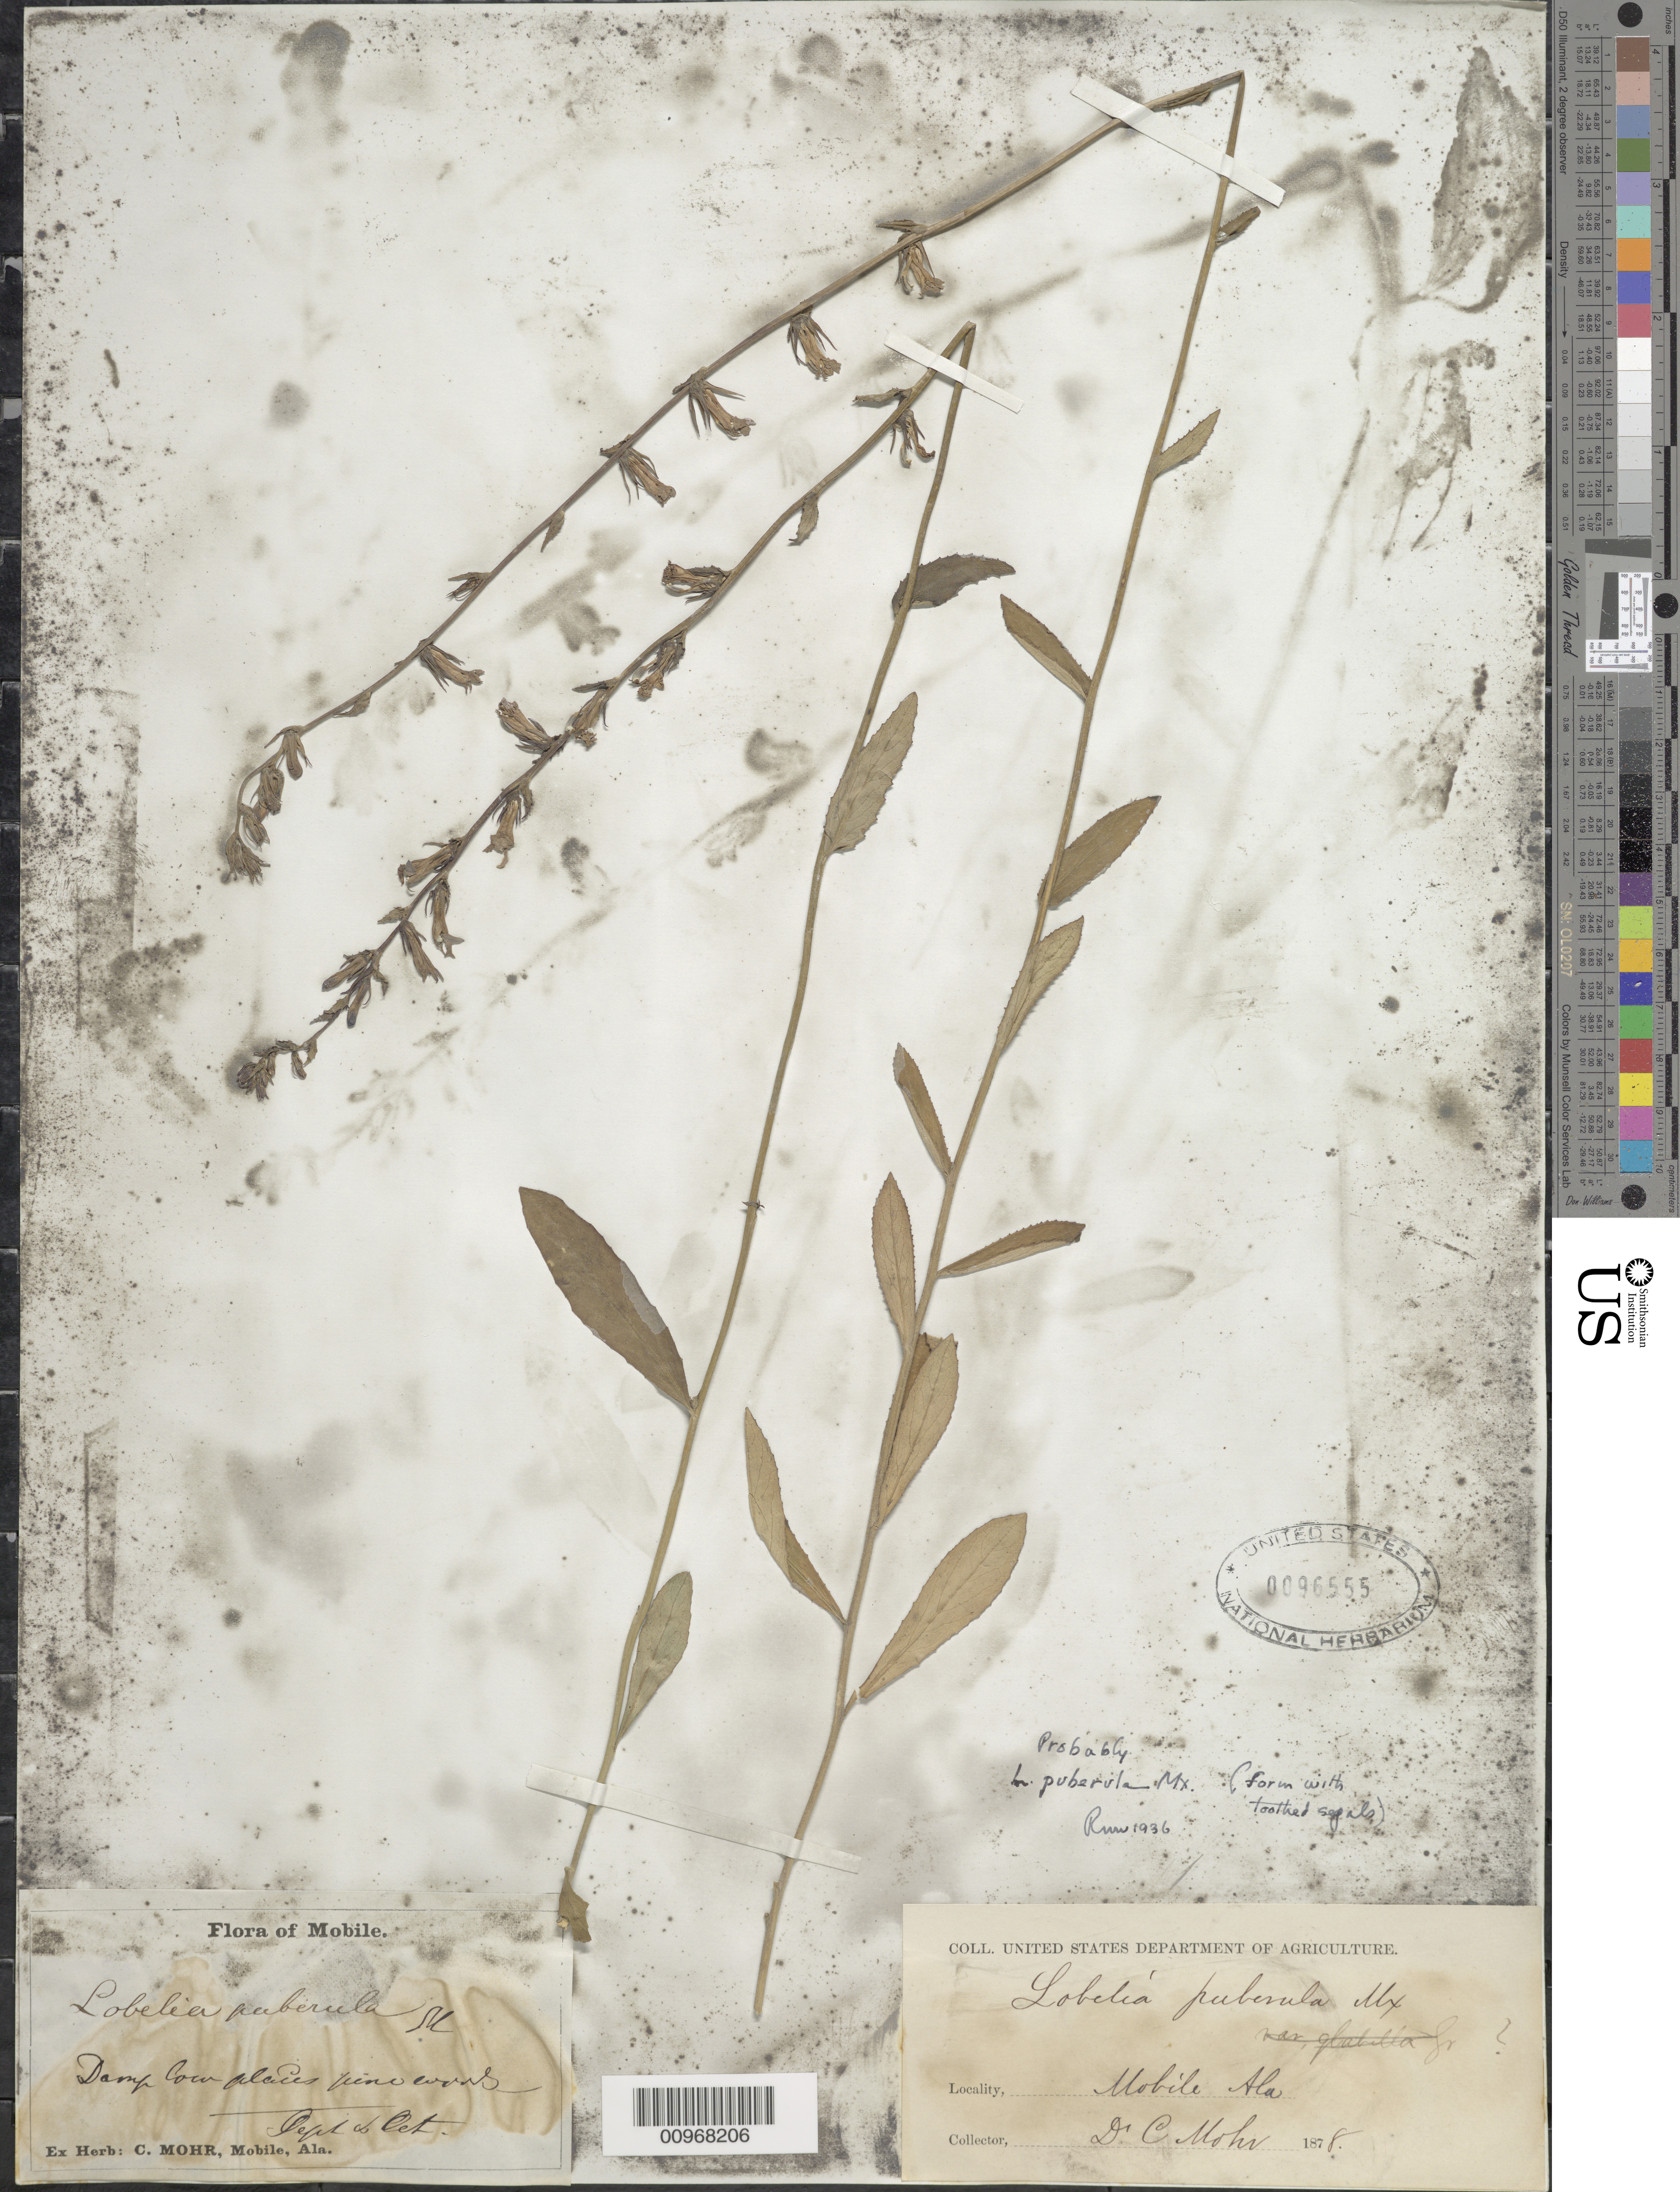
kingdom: Plantae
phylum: Tracheophyta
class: Magnoliopsida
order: Asterales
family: Campanulaceae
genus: Lobelia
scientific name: Lobelia puberula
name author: Michx.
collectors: C. T. Mohr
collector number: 134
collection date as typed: Sep 1878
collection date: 1878-09/1878-10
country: United States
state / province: Alabama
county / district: Mobile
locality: Mobile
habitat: damp low places, pine woods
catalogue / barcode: US 96555